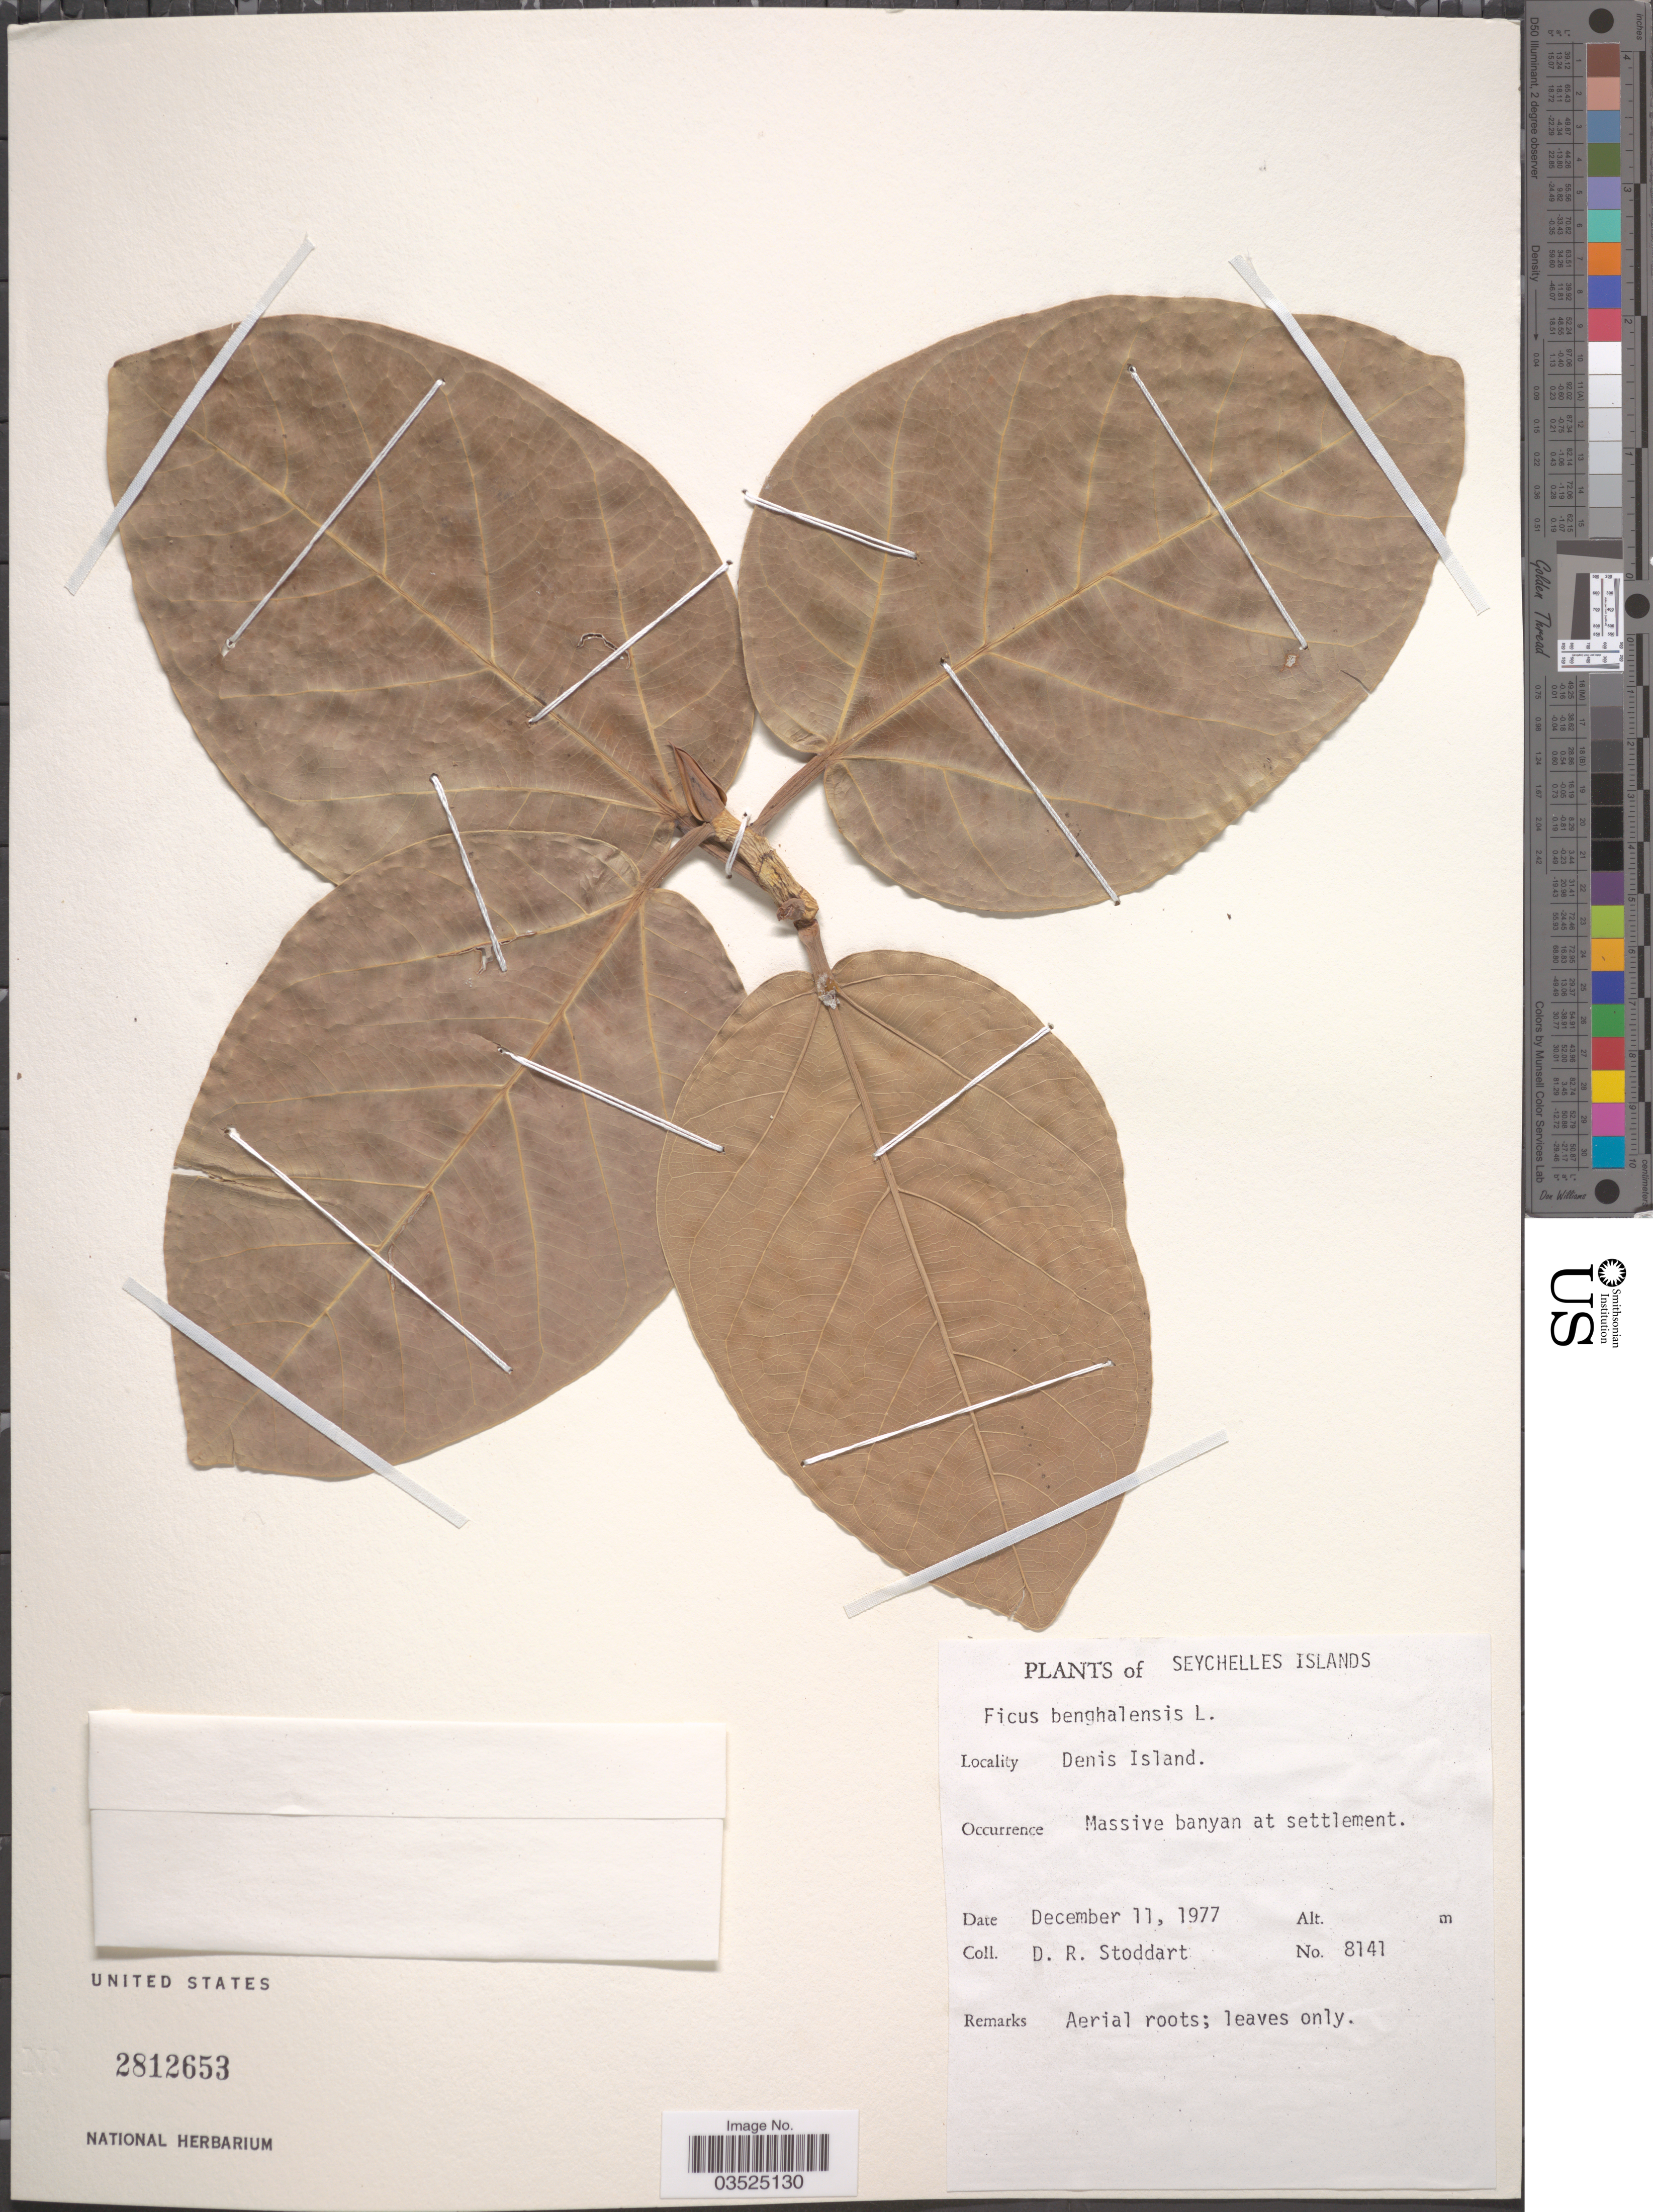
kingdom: Plantae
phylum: Tracheophyta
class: Magnoliopsida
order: Rosales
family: Moraceae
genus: Ficus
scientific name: Ficus benghalensis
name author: L.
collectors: D. R. Stoddart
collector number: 8141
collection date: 1977-12-11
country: Madagascar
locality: Seychelles Islands. Denis Island. Massive banyan at settlement.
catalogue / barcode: US 2812653